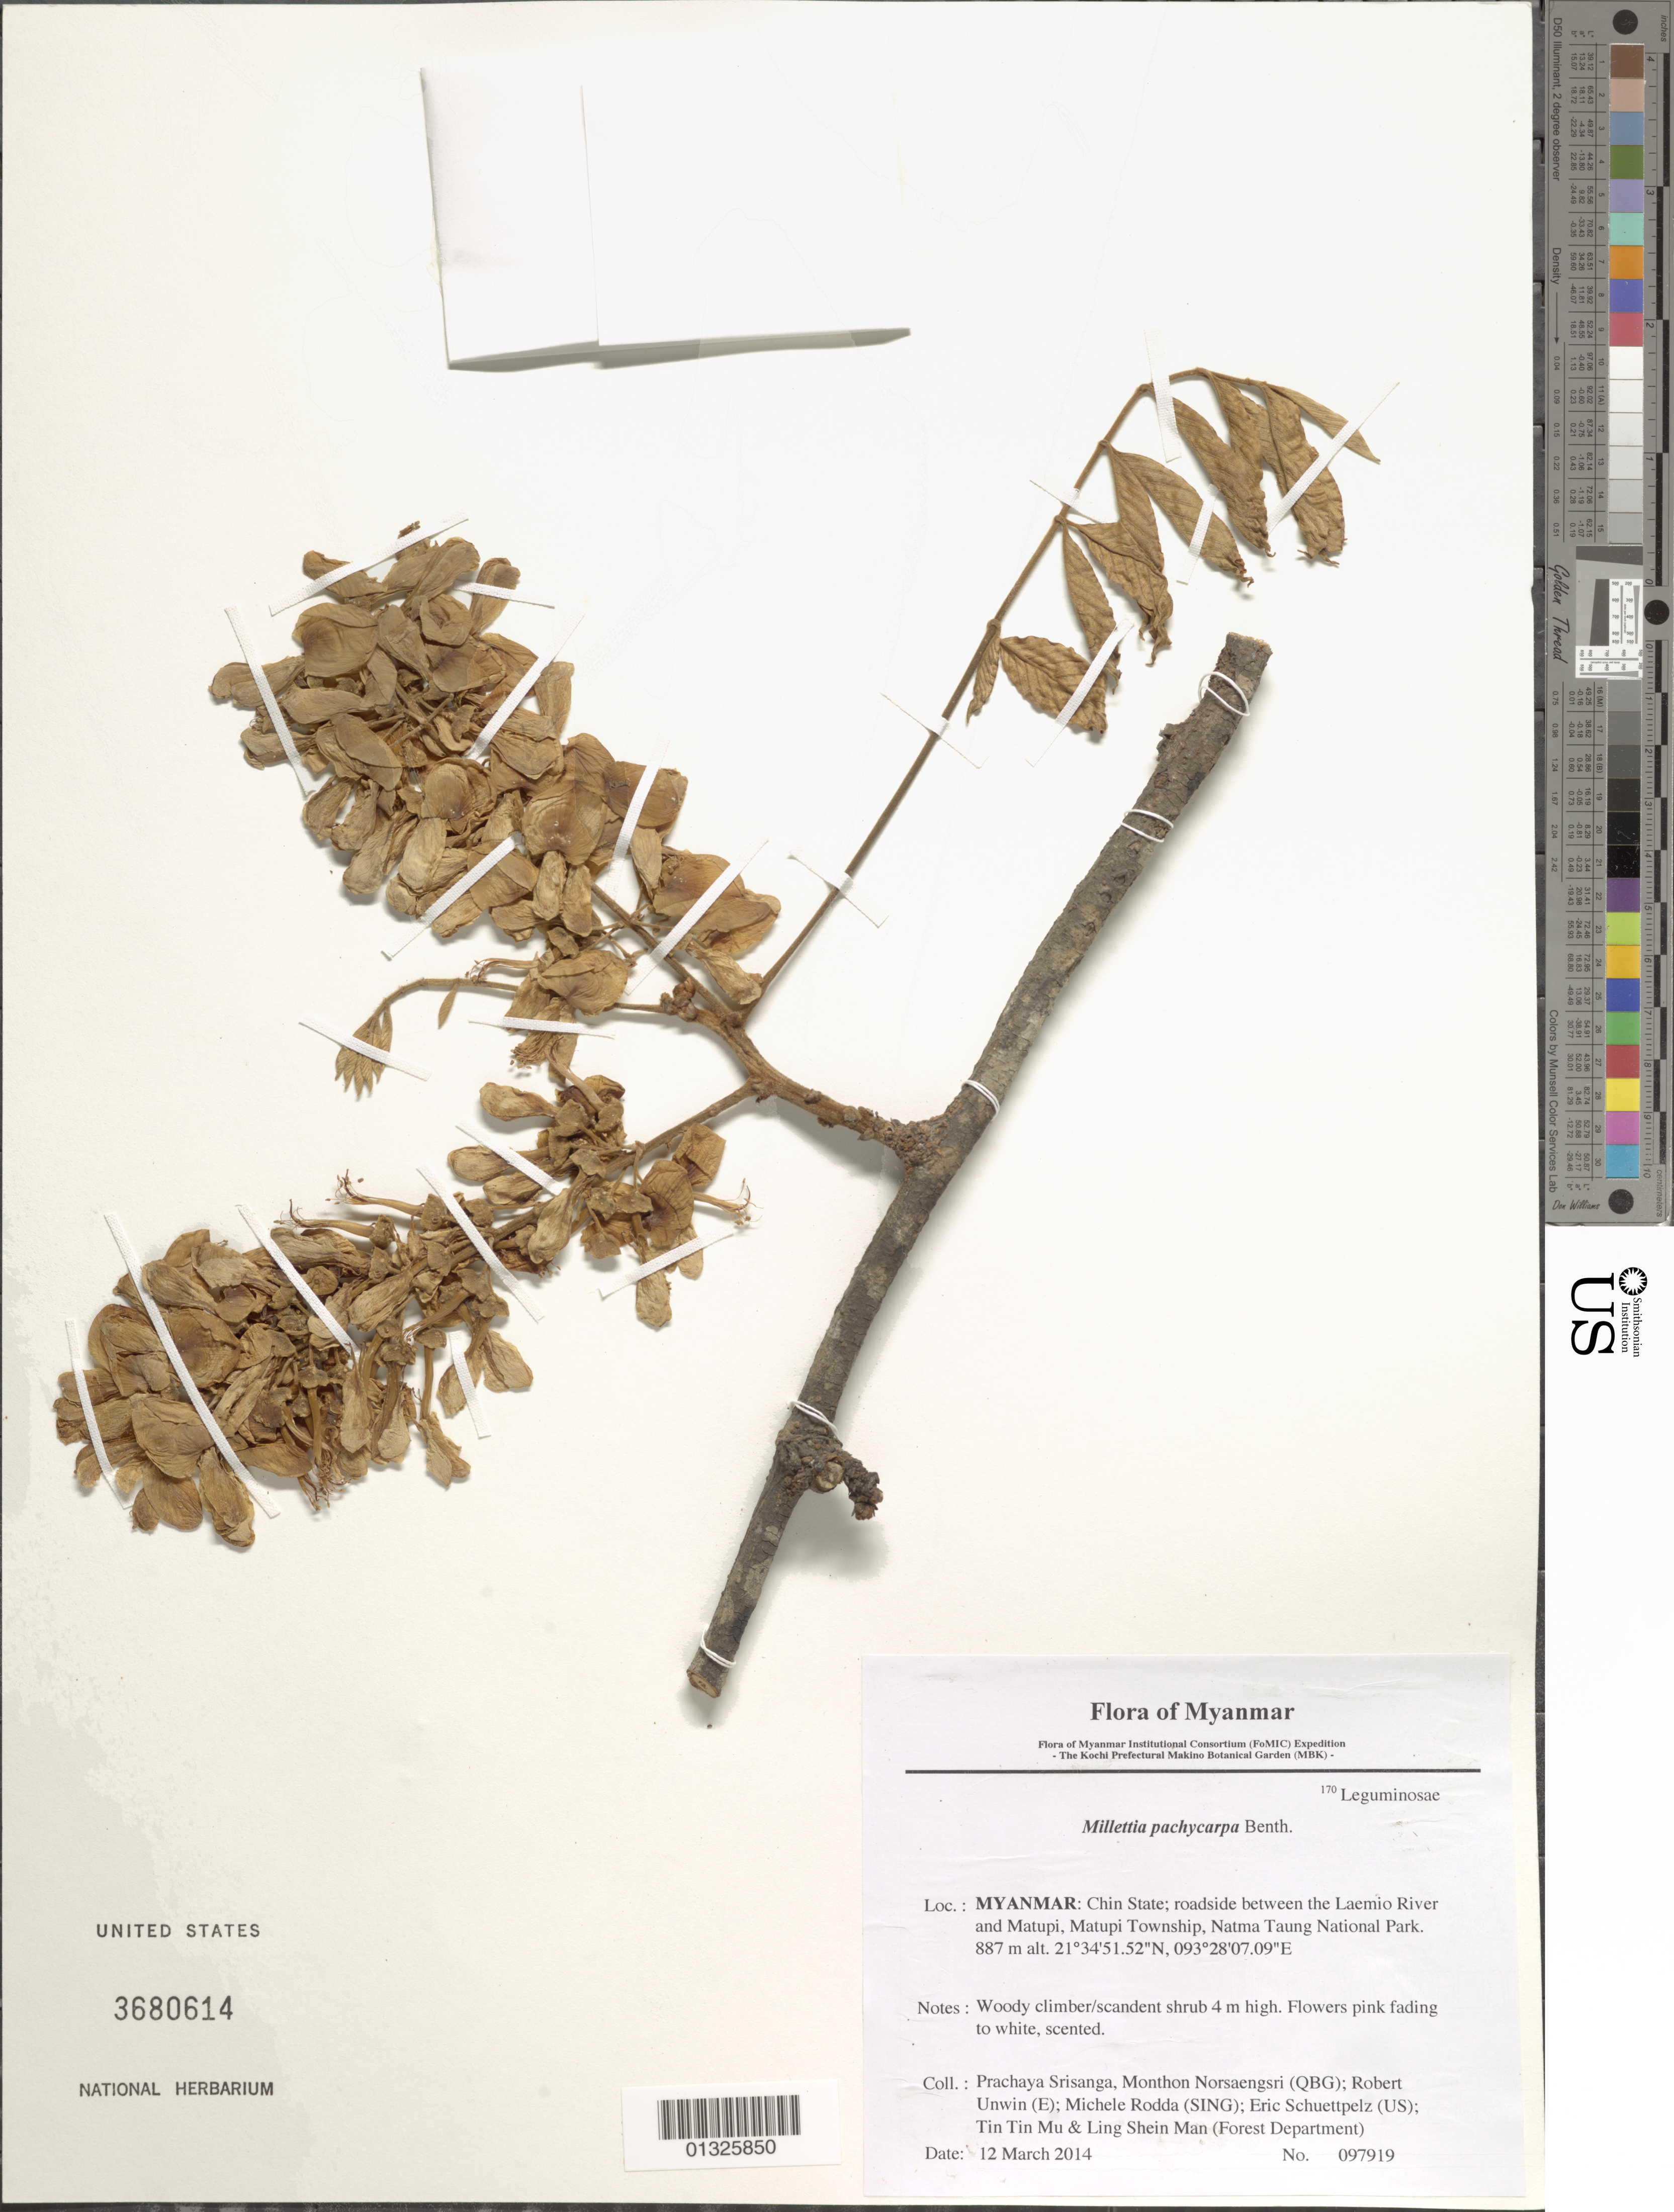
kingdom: Plantae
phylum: Tracheophyta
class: Magnoliopsida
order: Fabales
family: Fabaceae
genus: Millettia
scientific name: Millettia pachycarpa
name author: Benth.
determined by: Fujikawa, Kazumi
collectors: P. Srisanga, M. Norsaengsri, R. Unwin, M. Rodda, E. Schuettpelz, Tin Tin Mu & Ling Shein Man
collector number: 97919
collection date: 2014-03-12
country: Myanmar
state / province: Chin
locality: Roadside between the Laemio River and Matupi, Matupi Township, Natma Taung National Park.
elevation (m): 887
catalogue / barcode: US 3680614